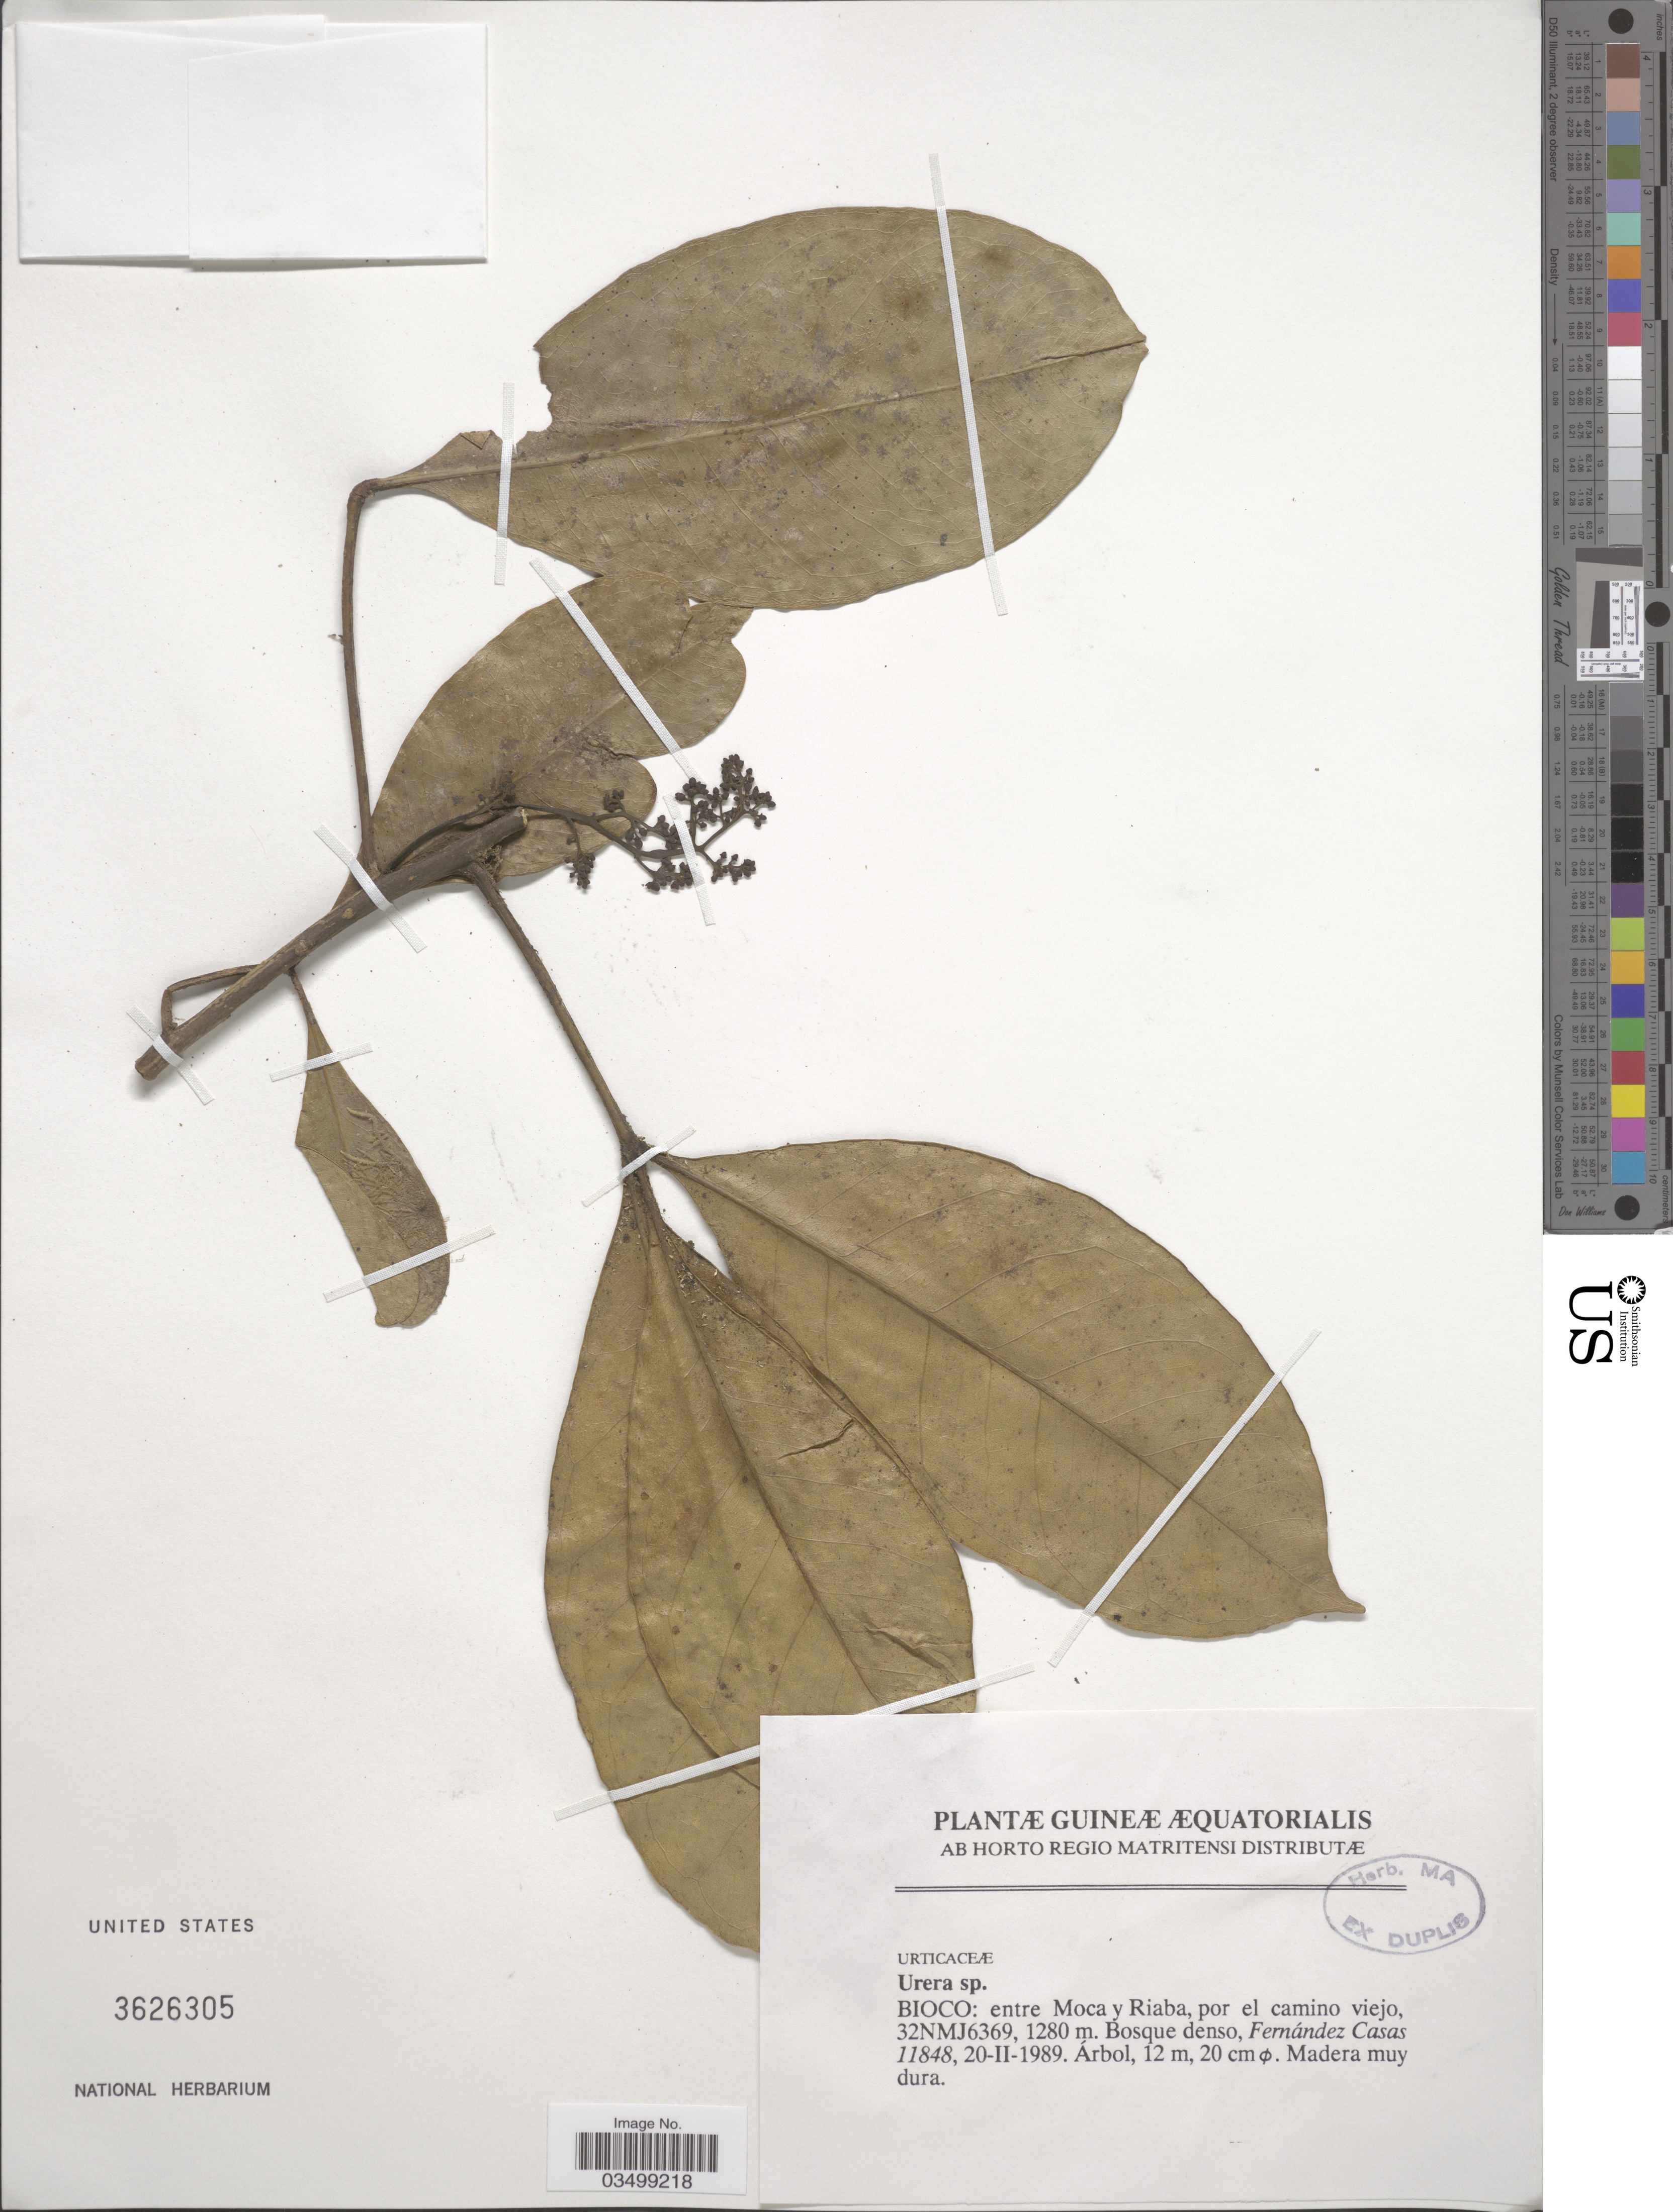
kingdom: Plantae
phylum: Tracheophyta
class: Magnoliopsida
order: Sapindales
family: Rutaceae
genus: Vepris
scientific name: Vepris sp.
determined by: Breteler, F. J.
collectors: F. Casas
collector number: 11848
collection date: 1989-11-20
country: Equatorial Guinea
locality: Bioco: Entre Moca y Riaba, por el camino viejo, 32NMJ6369.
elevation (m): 1280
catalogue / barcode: US 3626305